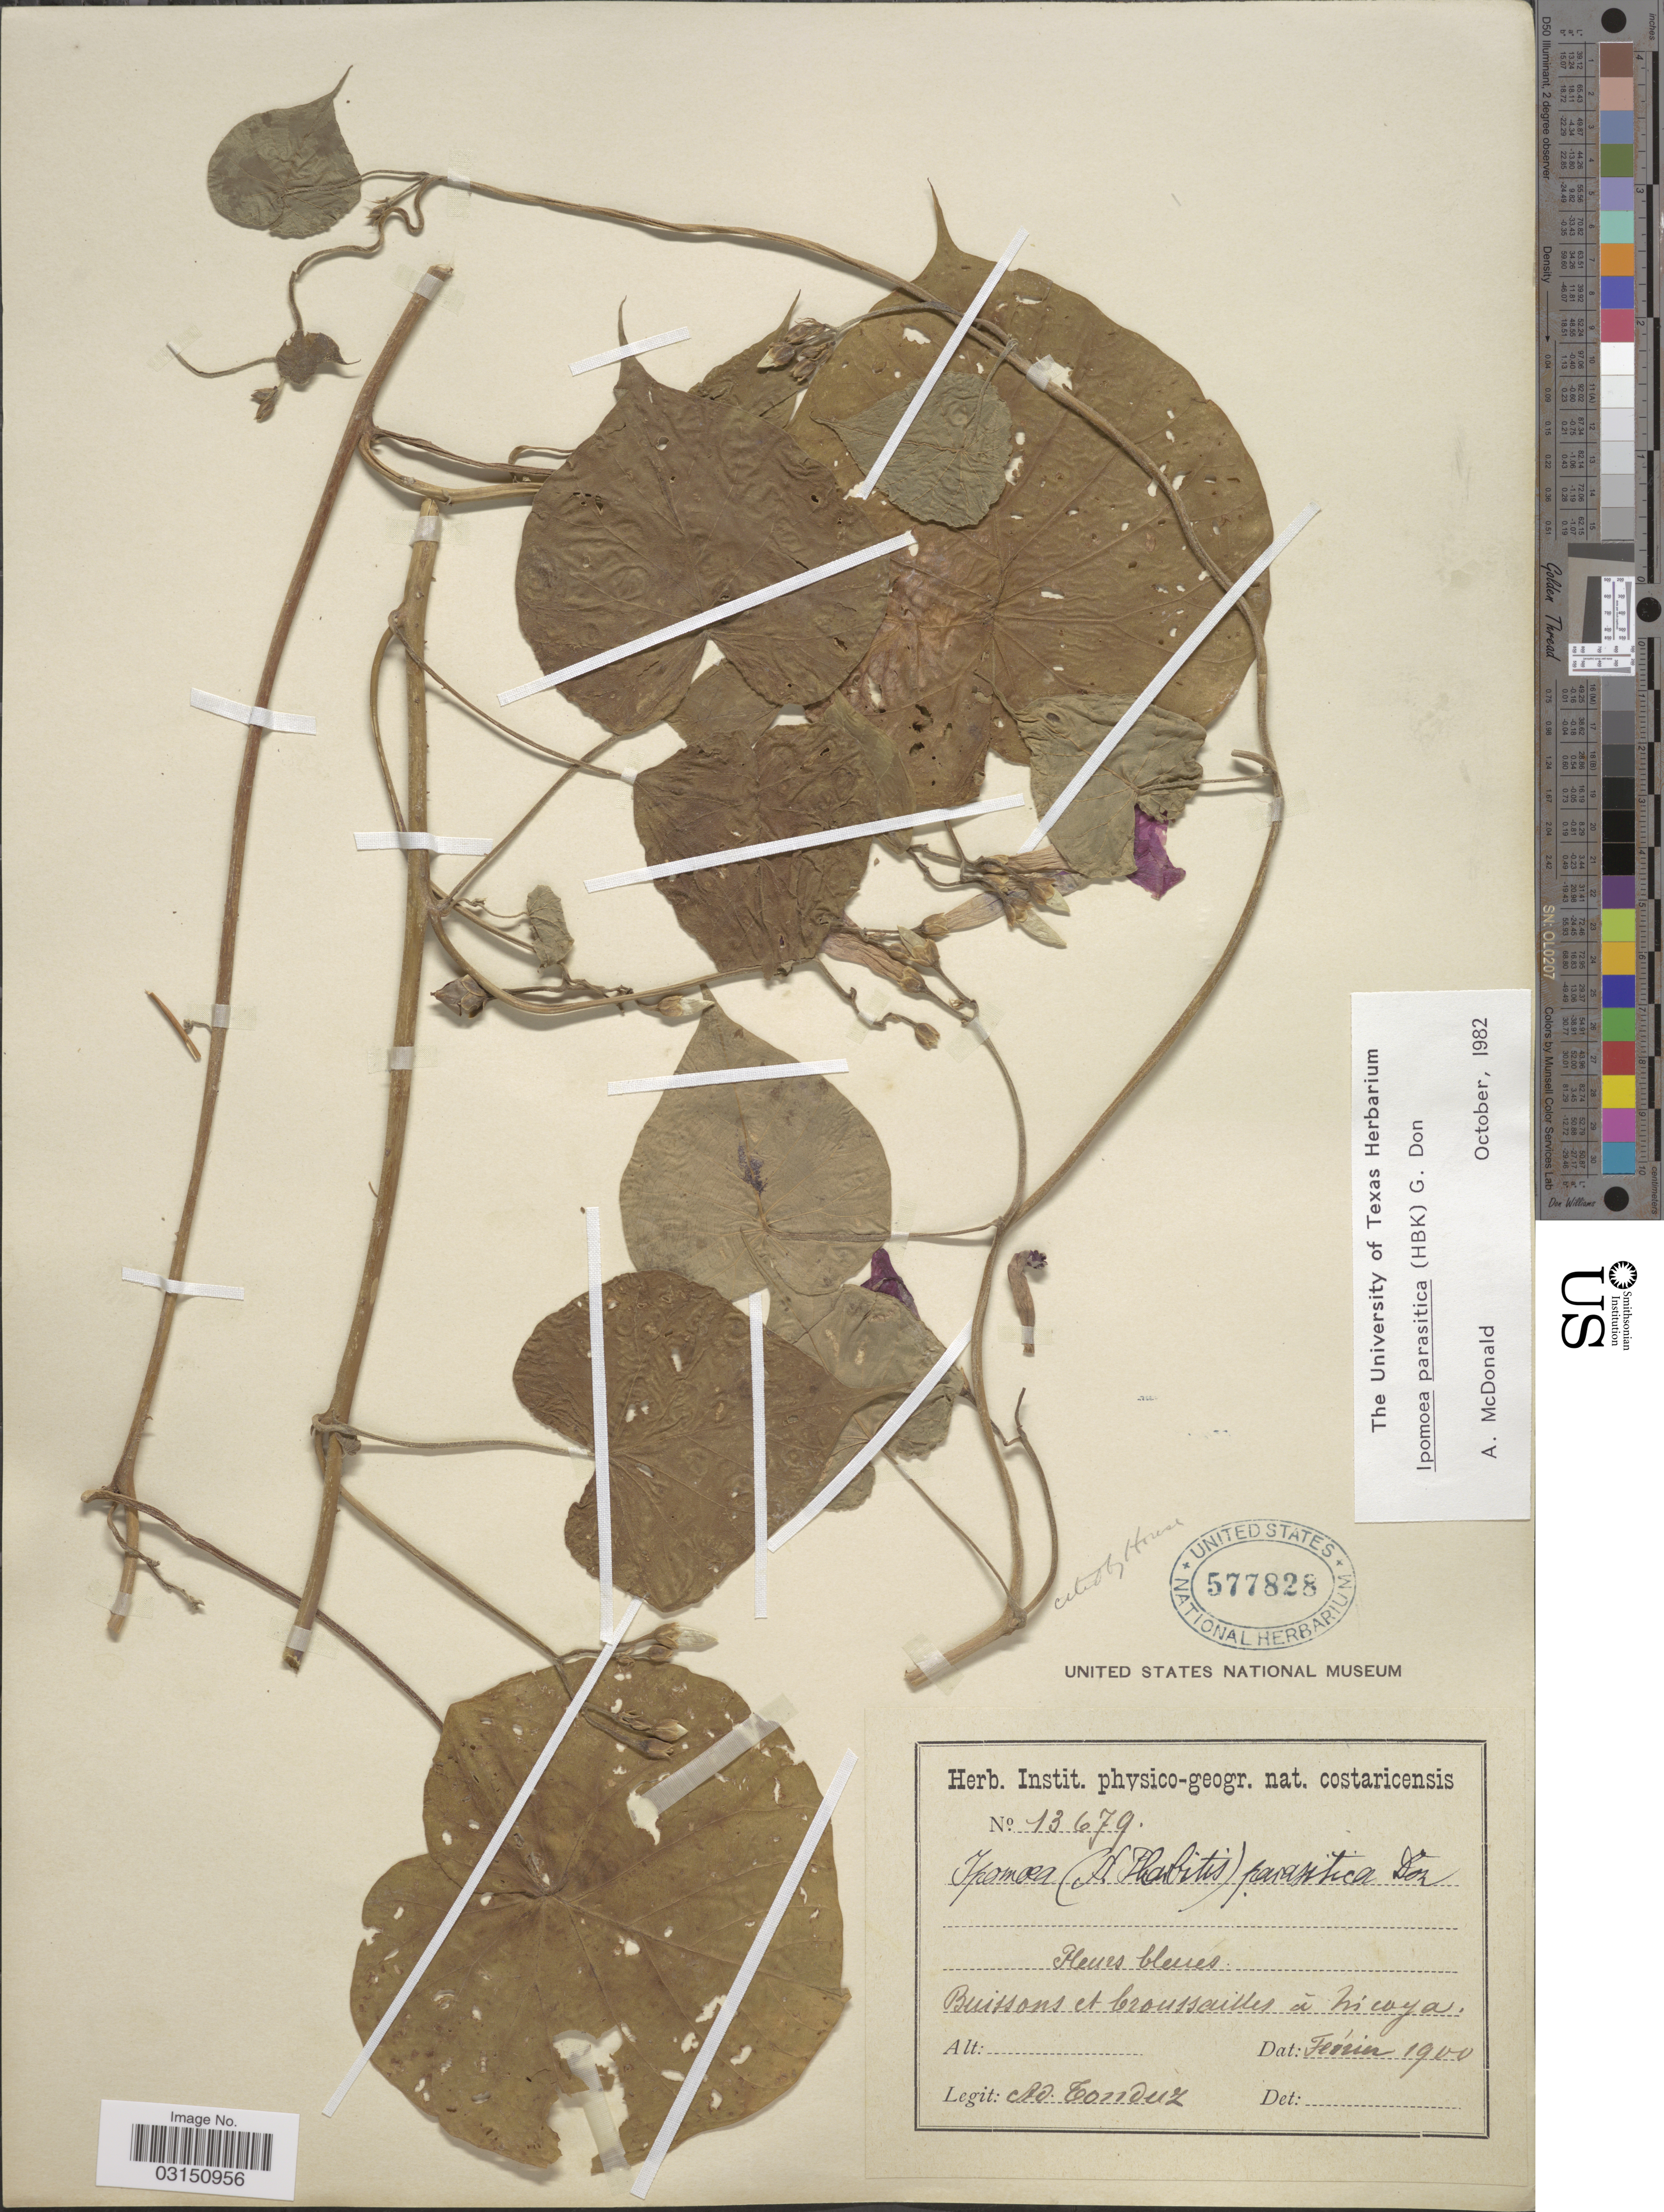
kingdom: Plantae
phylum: Tracheophyta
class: Magnoliopsida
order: Solanales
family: Convolvulaceae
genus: Ipomoea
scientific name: Ipomoea parasitica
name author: (Kunth) G. Don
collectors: A. Tonduz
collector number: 13679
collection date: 1900-02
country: Costa Rica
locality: Buissons et broussailles á Nicoya.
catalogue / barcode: US 577828